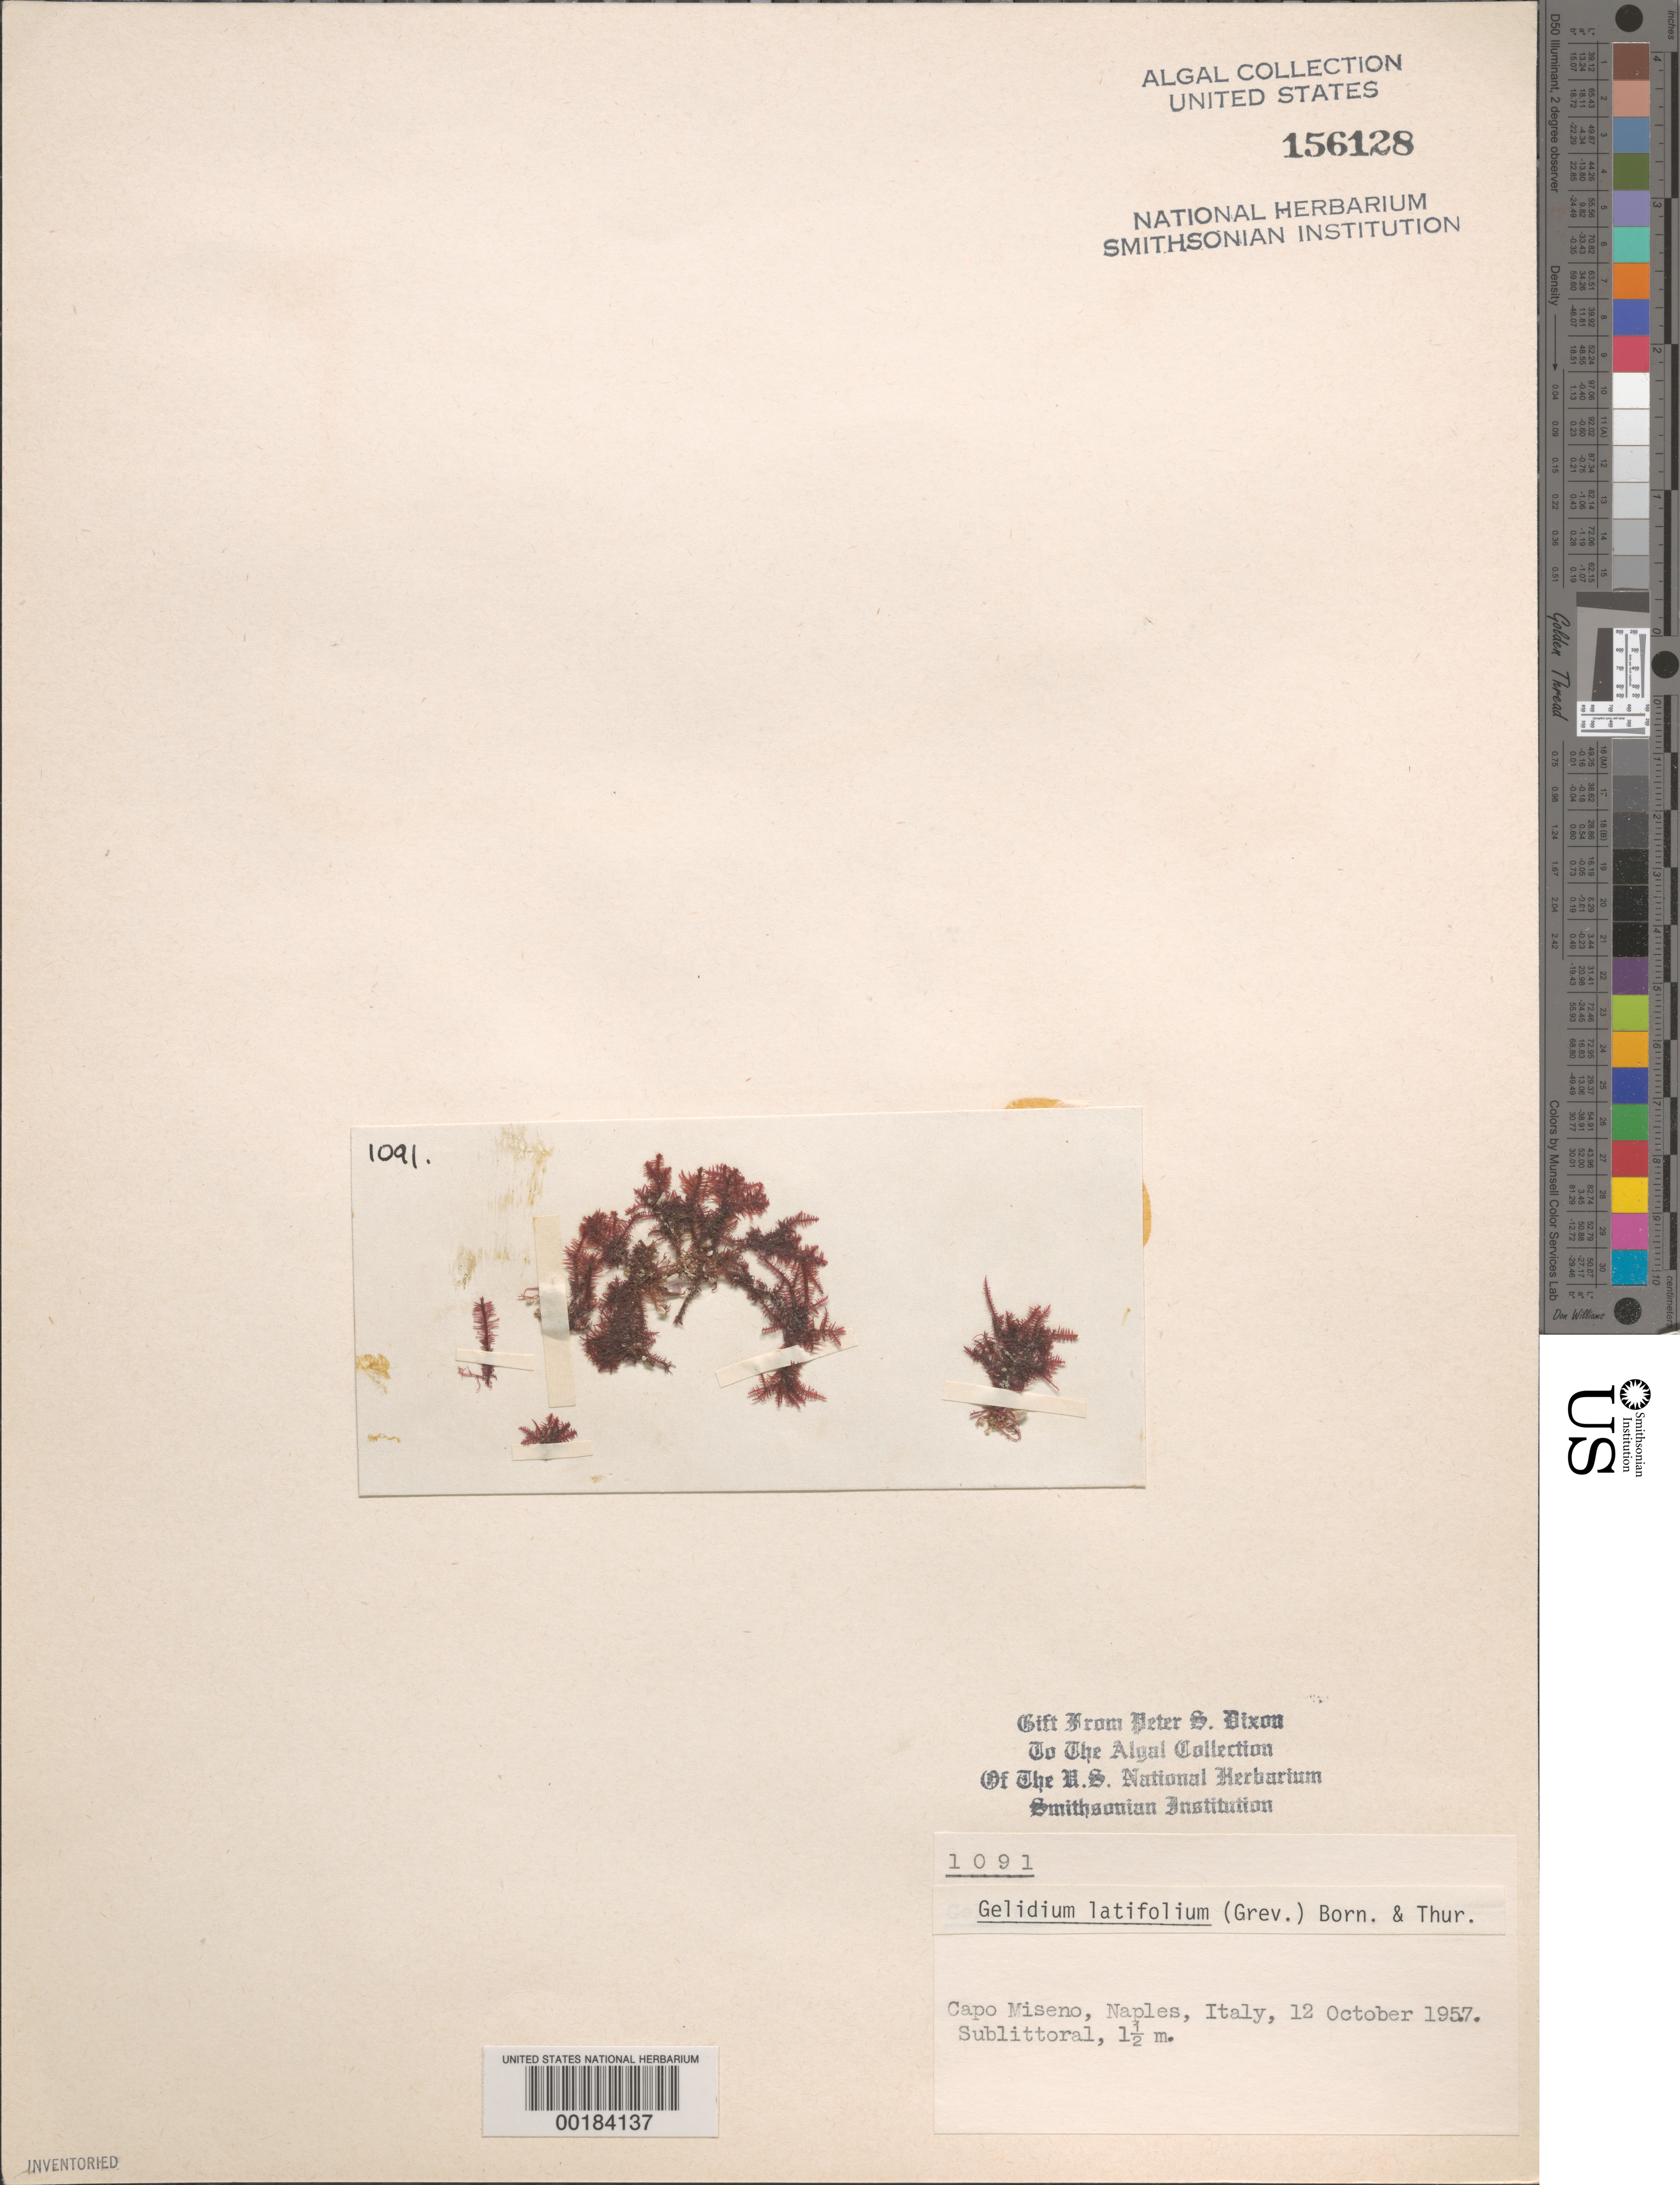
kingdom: Plantae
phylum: Rhodophyta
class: Florideophyceae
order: Gelidiales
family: Gelidiaceae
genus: Gelidium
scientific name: Gelidium spinosum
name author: (S.G. Gmel.) P.C. Silva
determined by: Algae name updating Project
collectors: P. S. Dixon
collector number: PSD 1091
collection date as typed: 12 Oct 1957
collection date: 1957-10-12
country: Italy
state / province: Campania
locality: Capo miseno, naples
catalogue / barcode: US 156128